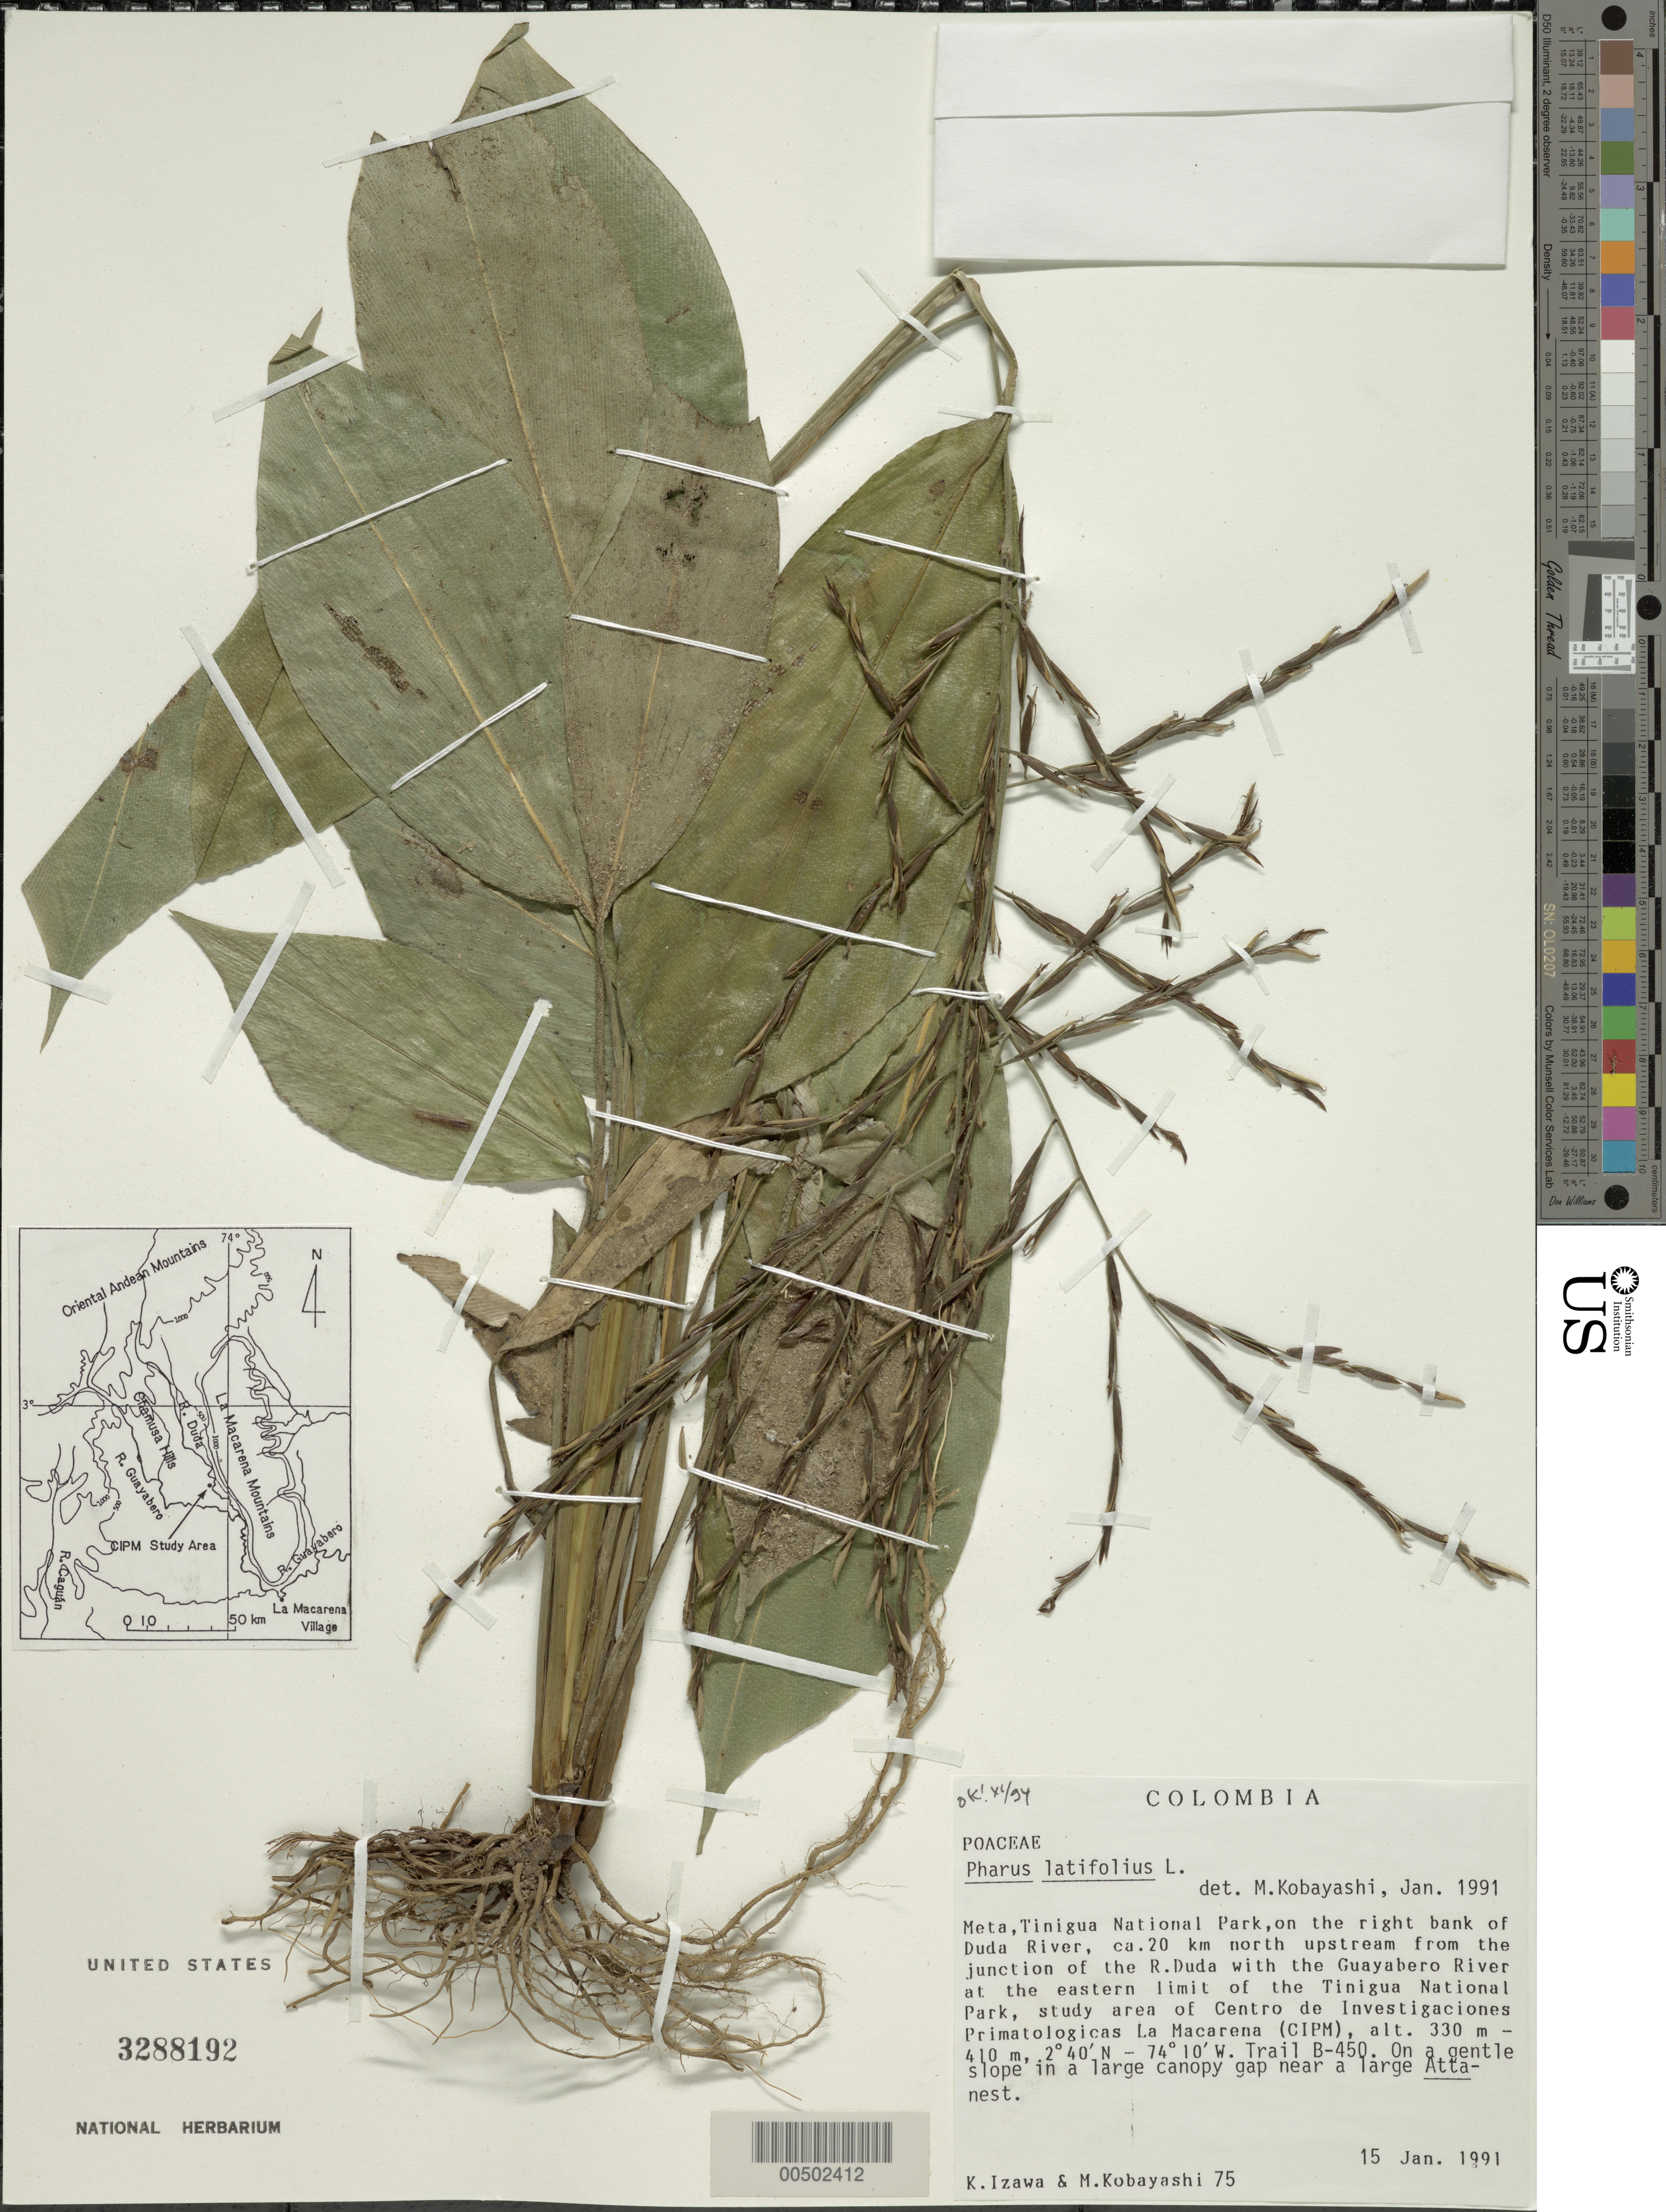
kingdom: Plantae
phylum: Tracheophyta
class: Liliopsida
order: Poales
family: Poaceae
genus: Pharus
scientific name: Pharus latifolius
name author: L.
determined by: Kobayashi, M.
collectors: K. Izawa & M. Kobayashi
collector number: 75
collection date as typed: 15 Jan 1991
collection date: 1991-01-15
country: Colombia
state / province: Meta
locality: Tinigua National Park, bank of Duda River, ca 20 km N of the junct. of Duda River and the Guyabero River, Trail b-450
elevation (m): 330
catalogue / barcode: US 3288192